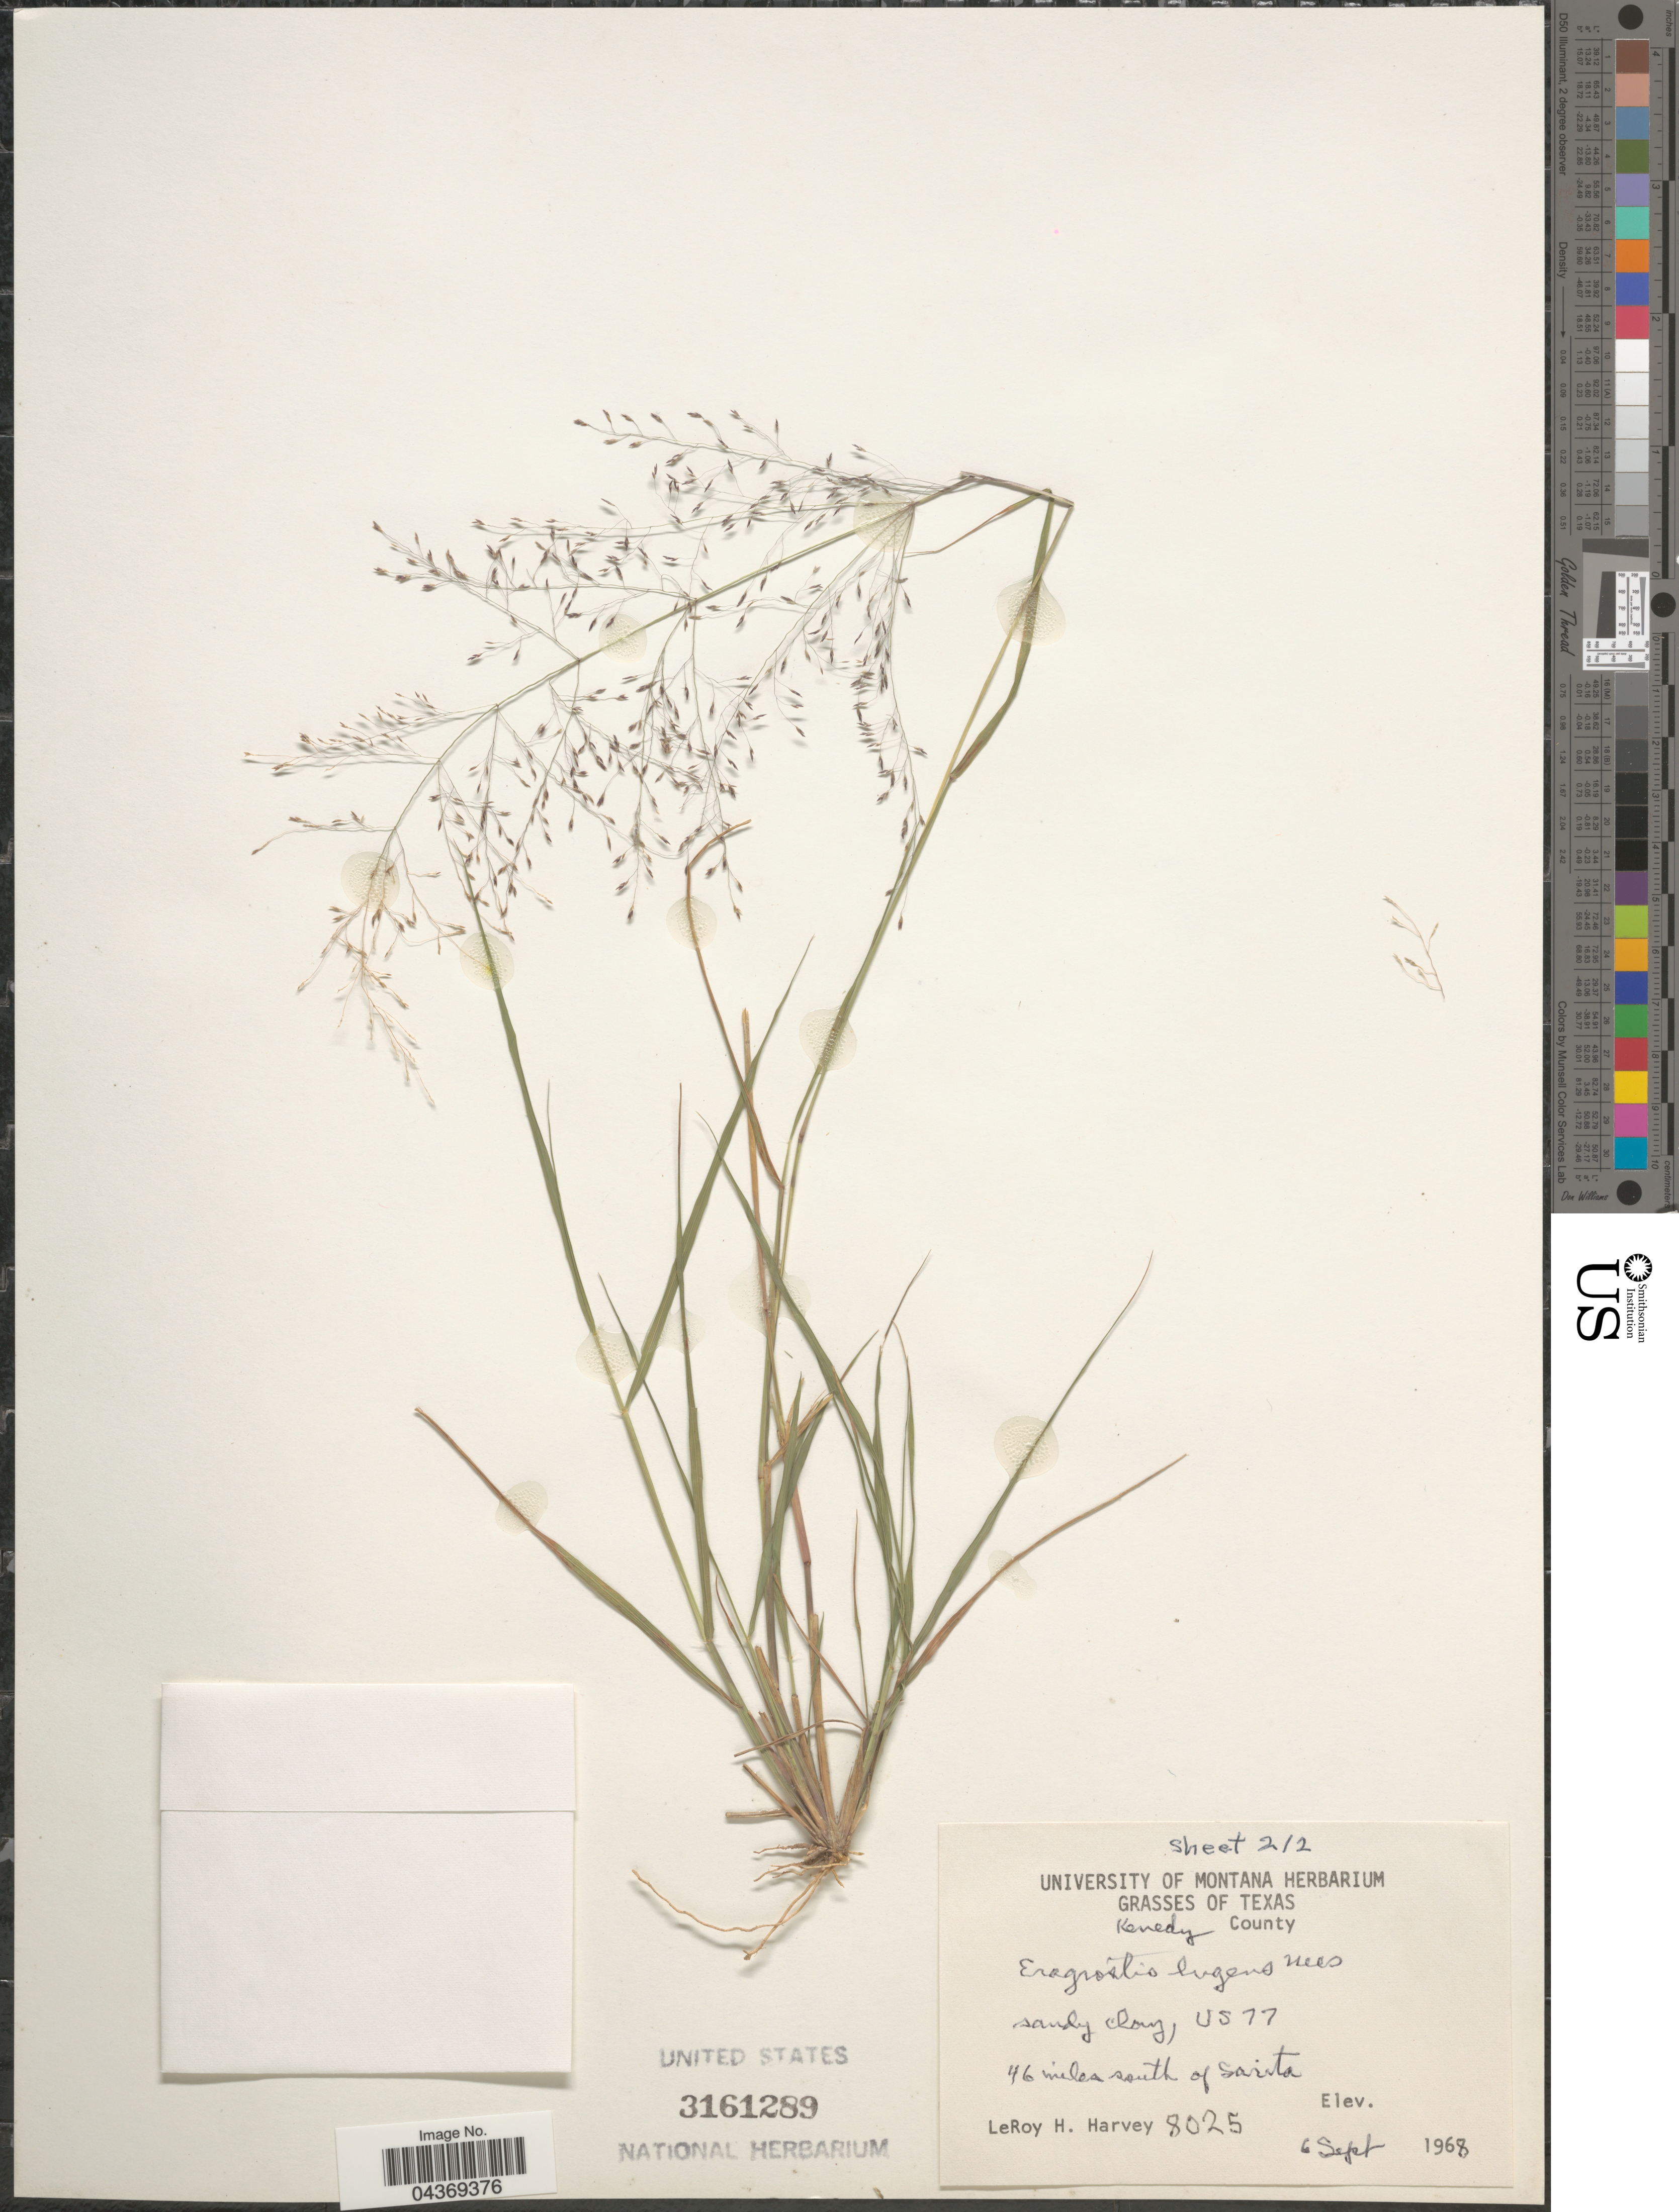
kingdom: Plantae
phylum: Tracheophyta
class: Liliopsida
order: Poales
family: Poaceae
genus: Eragrostis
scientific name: Eragrostis lugens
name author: Nees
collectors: L. H. Harvey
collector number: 8025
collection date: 1968-09-06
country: United States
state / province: Texas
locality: Kenedy County. Sandy clay, US 77. 46 miles south of Sarita.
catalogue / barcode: US 3161289